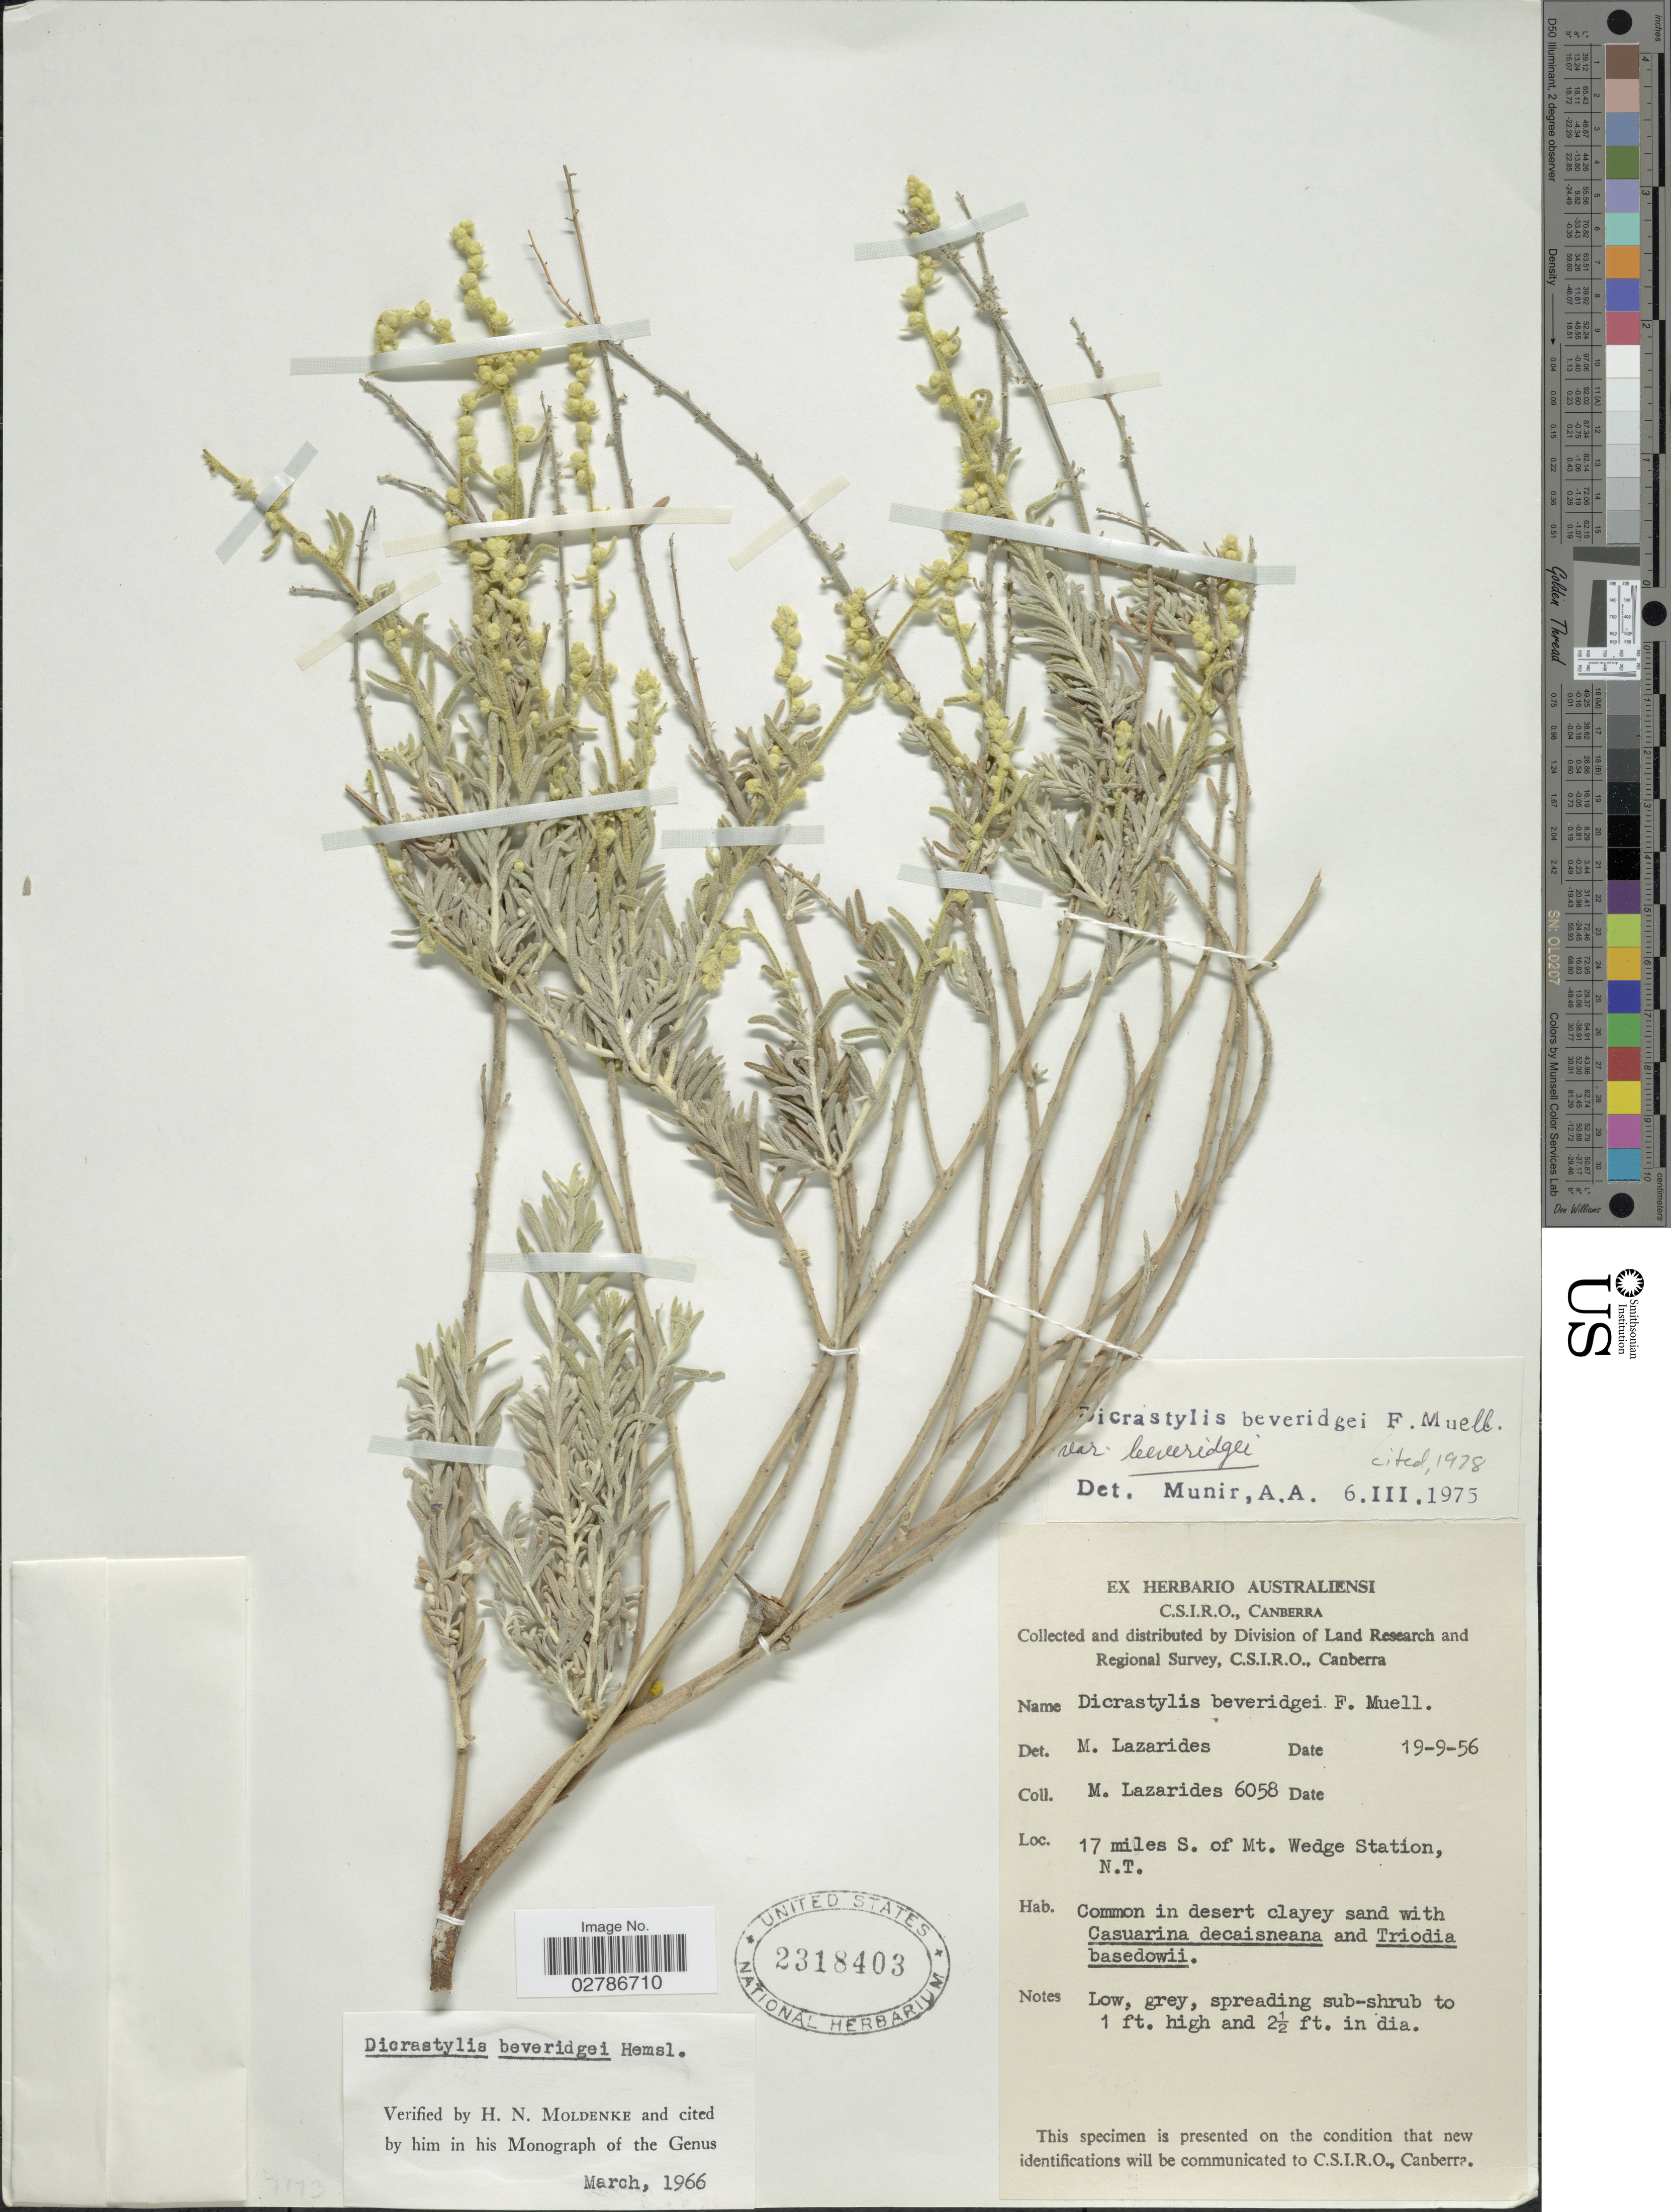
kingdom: Plantae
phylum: Tracheophyta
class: Magnoliopsida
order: Lamiales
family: Lamiaceae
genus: Dicrastylis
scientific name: Dicrastylis beveridgei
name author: F. Muell.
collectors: M. Lazarides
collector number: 6058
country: Australia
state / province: Northern Territory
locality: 17 miles S. of Mt. Wedge Station, N.T.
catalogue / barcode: US 2318403